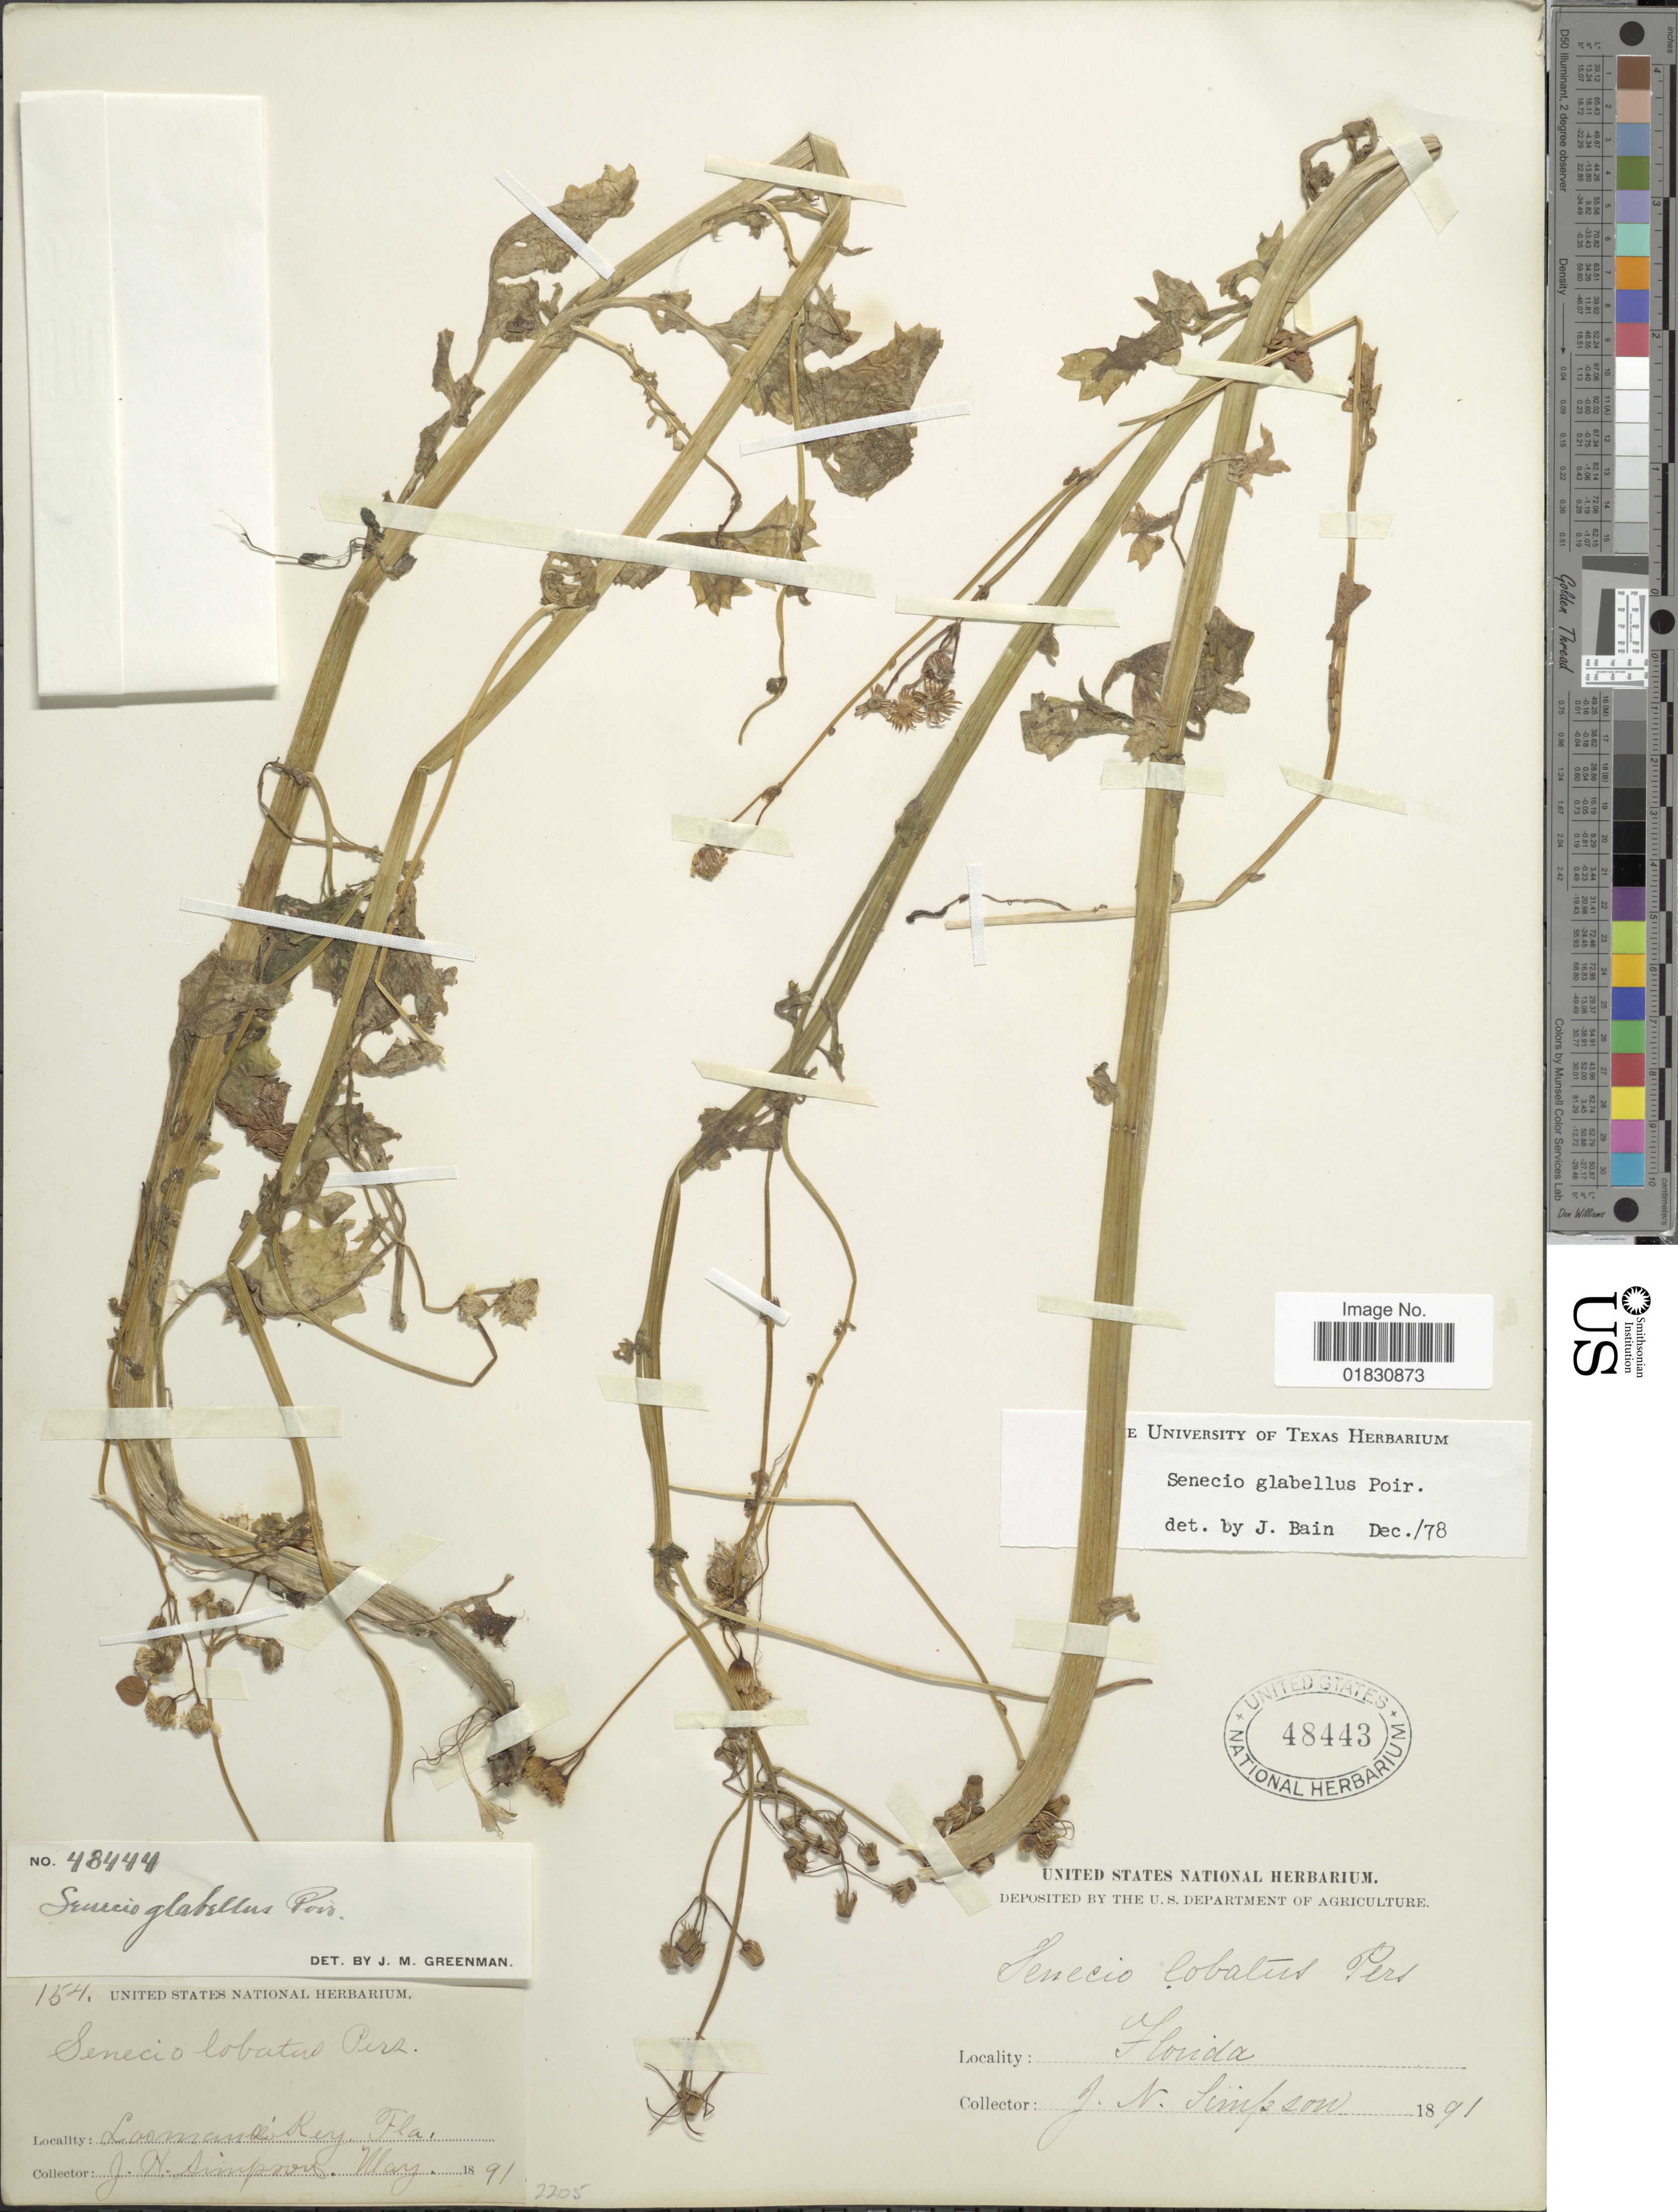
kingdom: Plantae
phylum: Tracheophyta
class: Magnoliopsida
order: Asterales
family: Asteraceae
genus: Packera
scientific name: Packera glabella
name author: (Poir.) C. Jeffrey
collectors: J. H. Simpson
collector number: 154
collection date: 1891-05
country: United States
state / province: Florida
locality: Losmans' Key, Fla.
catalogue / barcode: US 48443